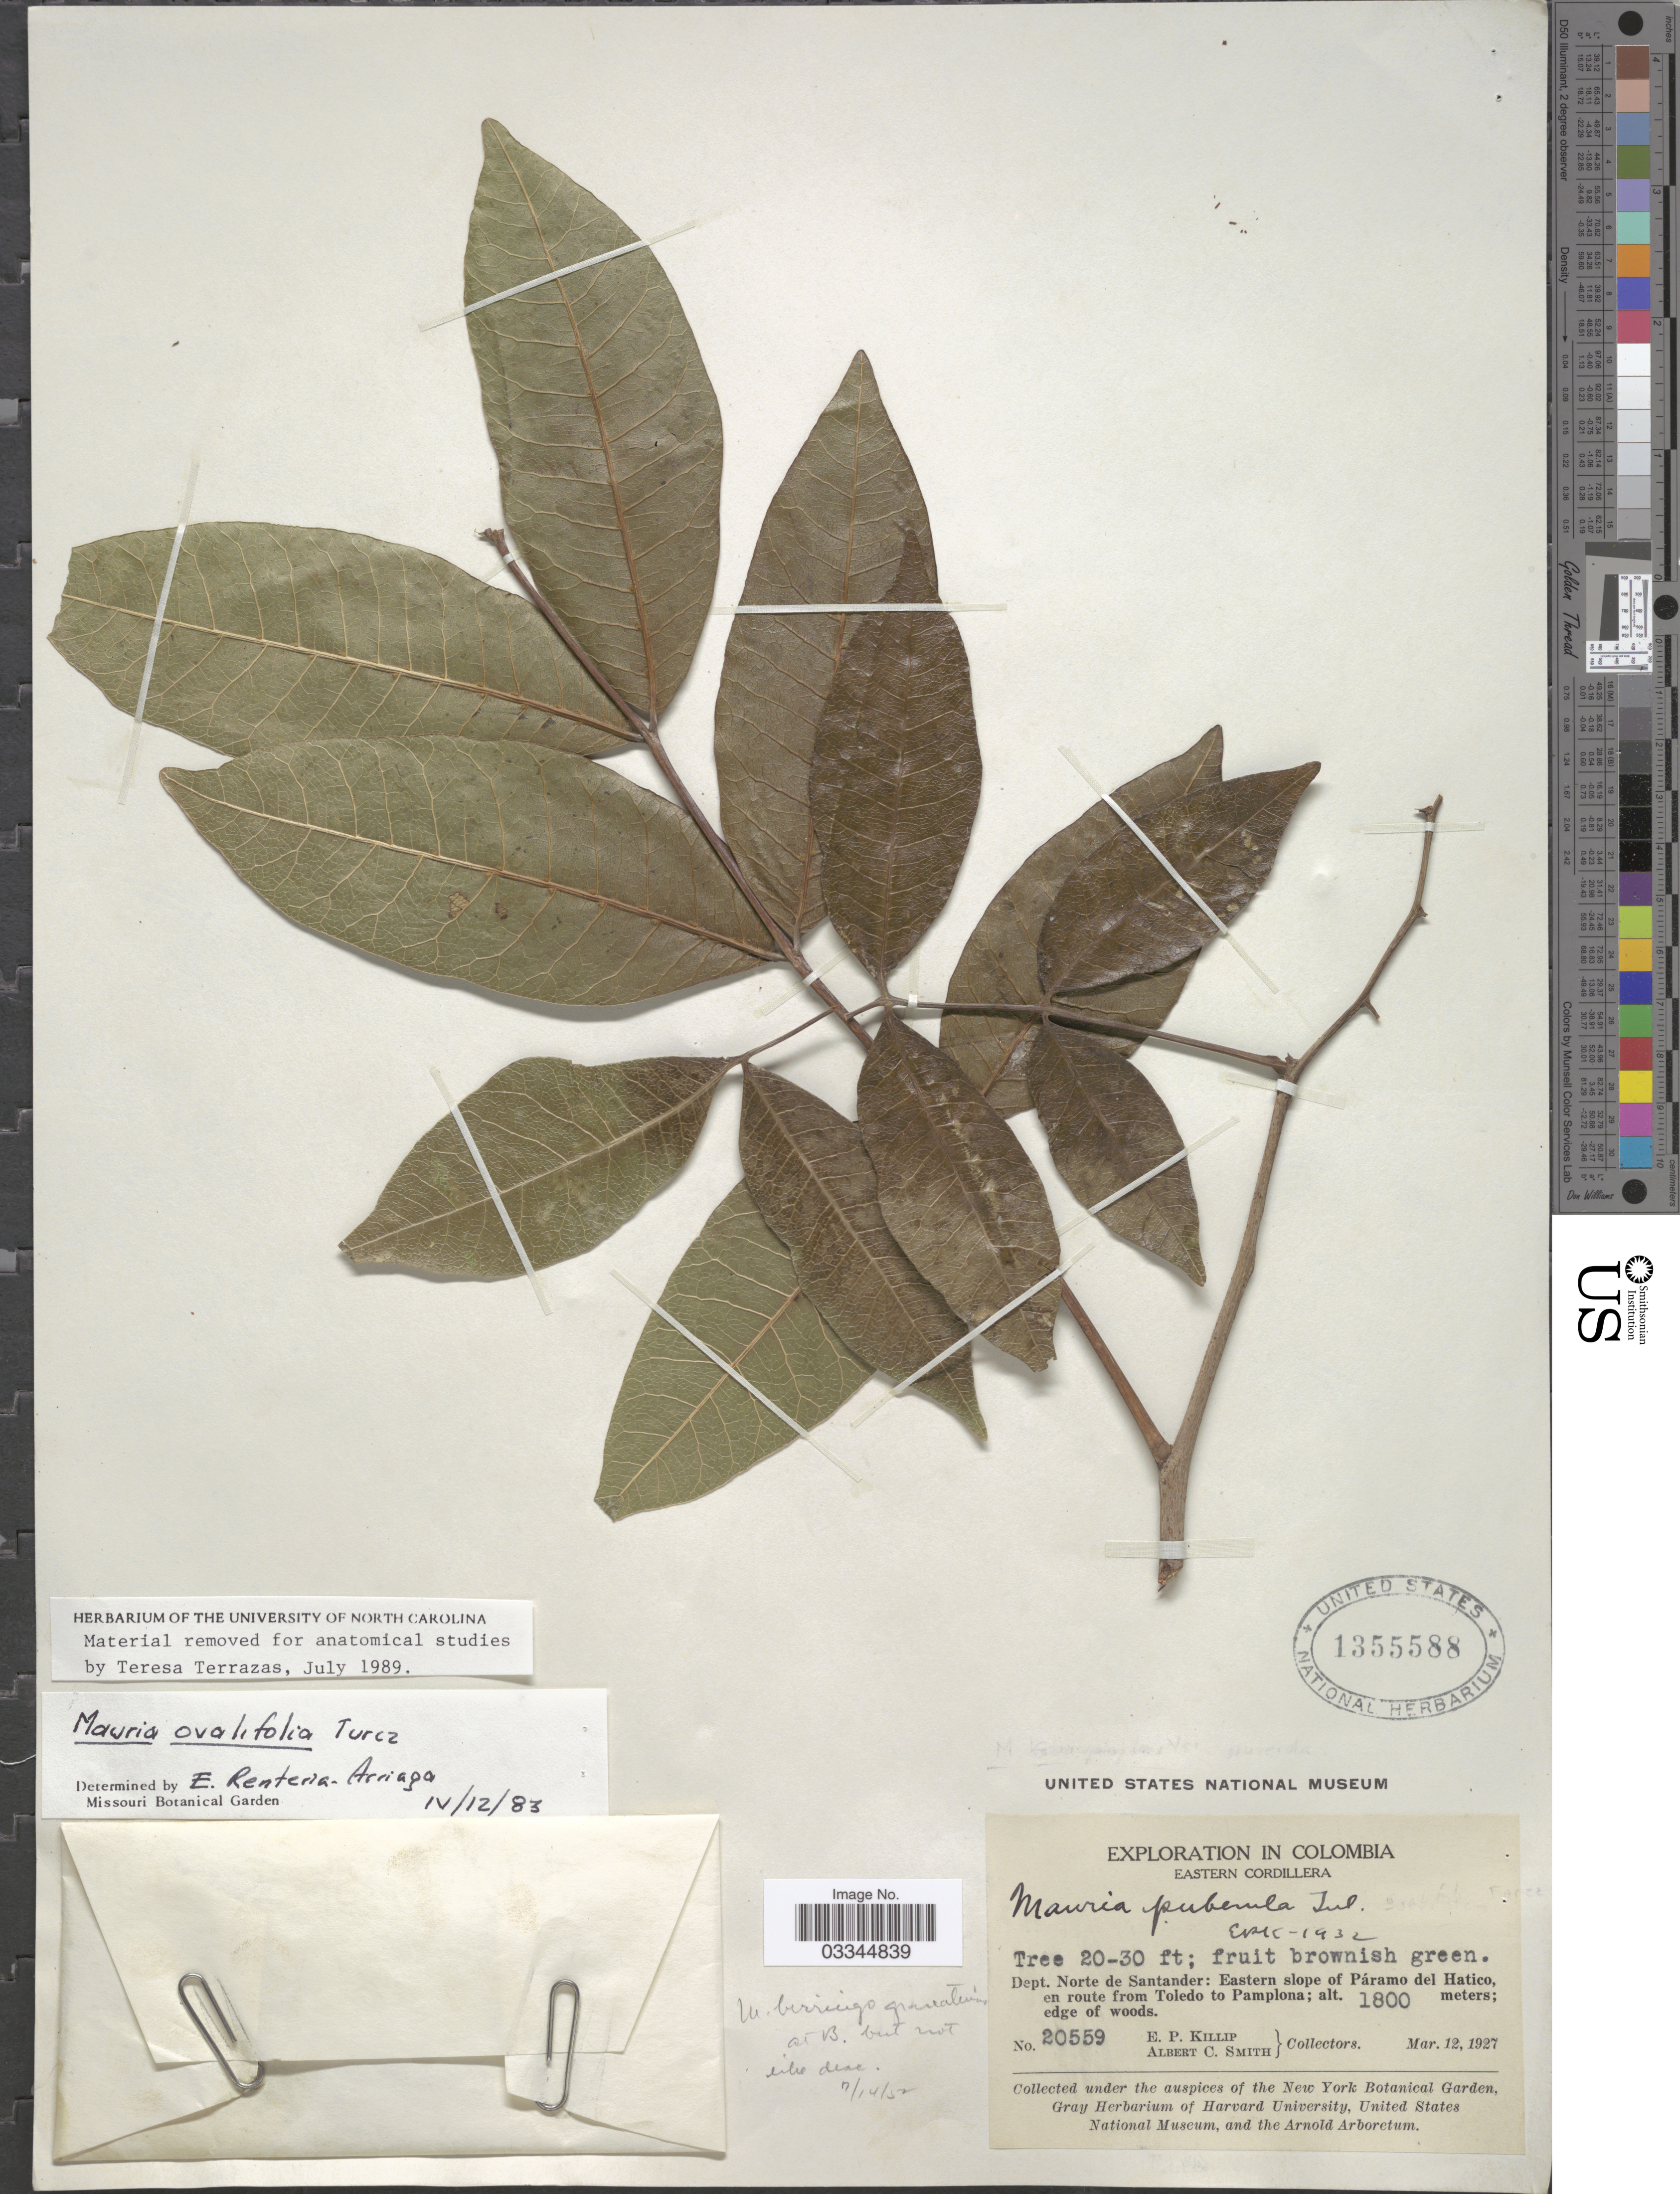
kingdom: Plantae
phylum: Tracheophyta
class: Magnoliopsida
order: Sapindales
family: Anacardiaceae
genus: Mauria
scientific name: Mauria ovalifolia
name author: Turcz.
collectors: E. P. Killip & A. C. Smith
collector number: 20559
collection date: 1927-03-12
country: Colombia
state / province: Norte de Santander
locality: Eastern Cordillera. Dept. Norte de Santander: Eastern slope of Páramo del Hatico, en route from Toledo to Pamplona.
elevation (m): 1800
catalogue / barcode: US 1355588